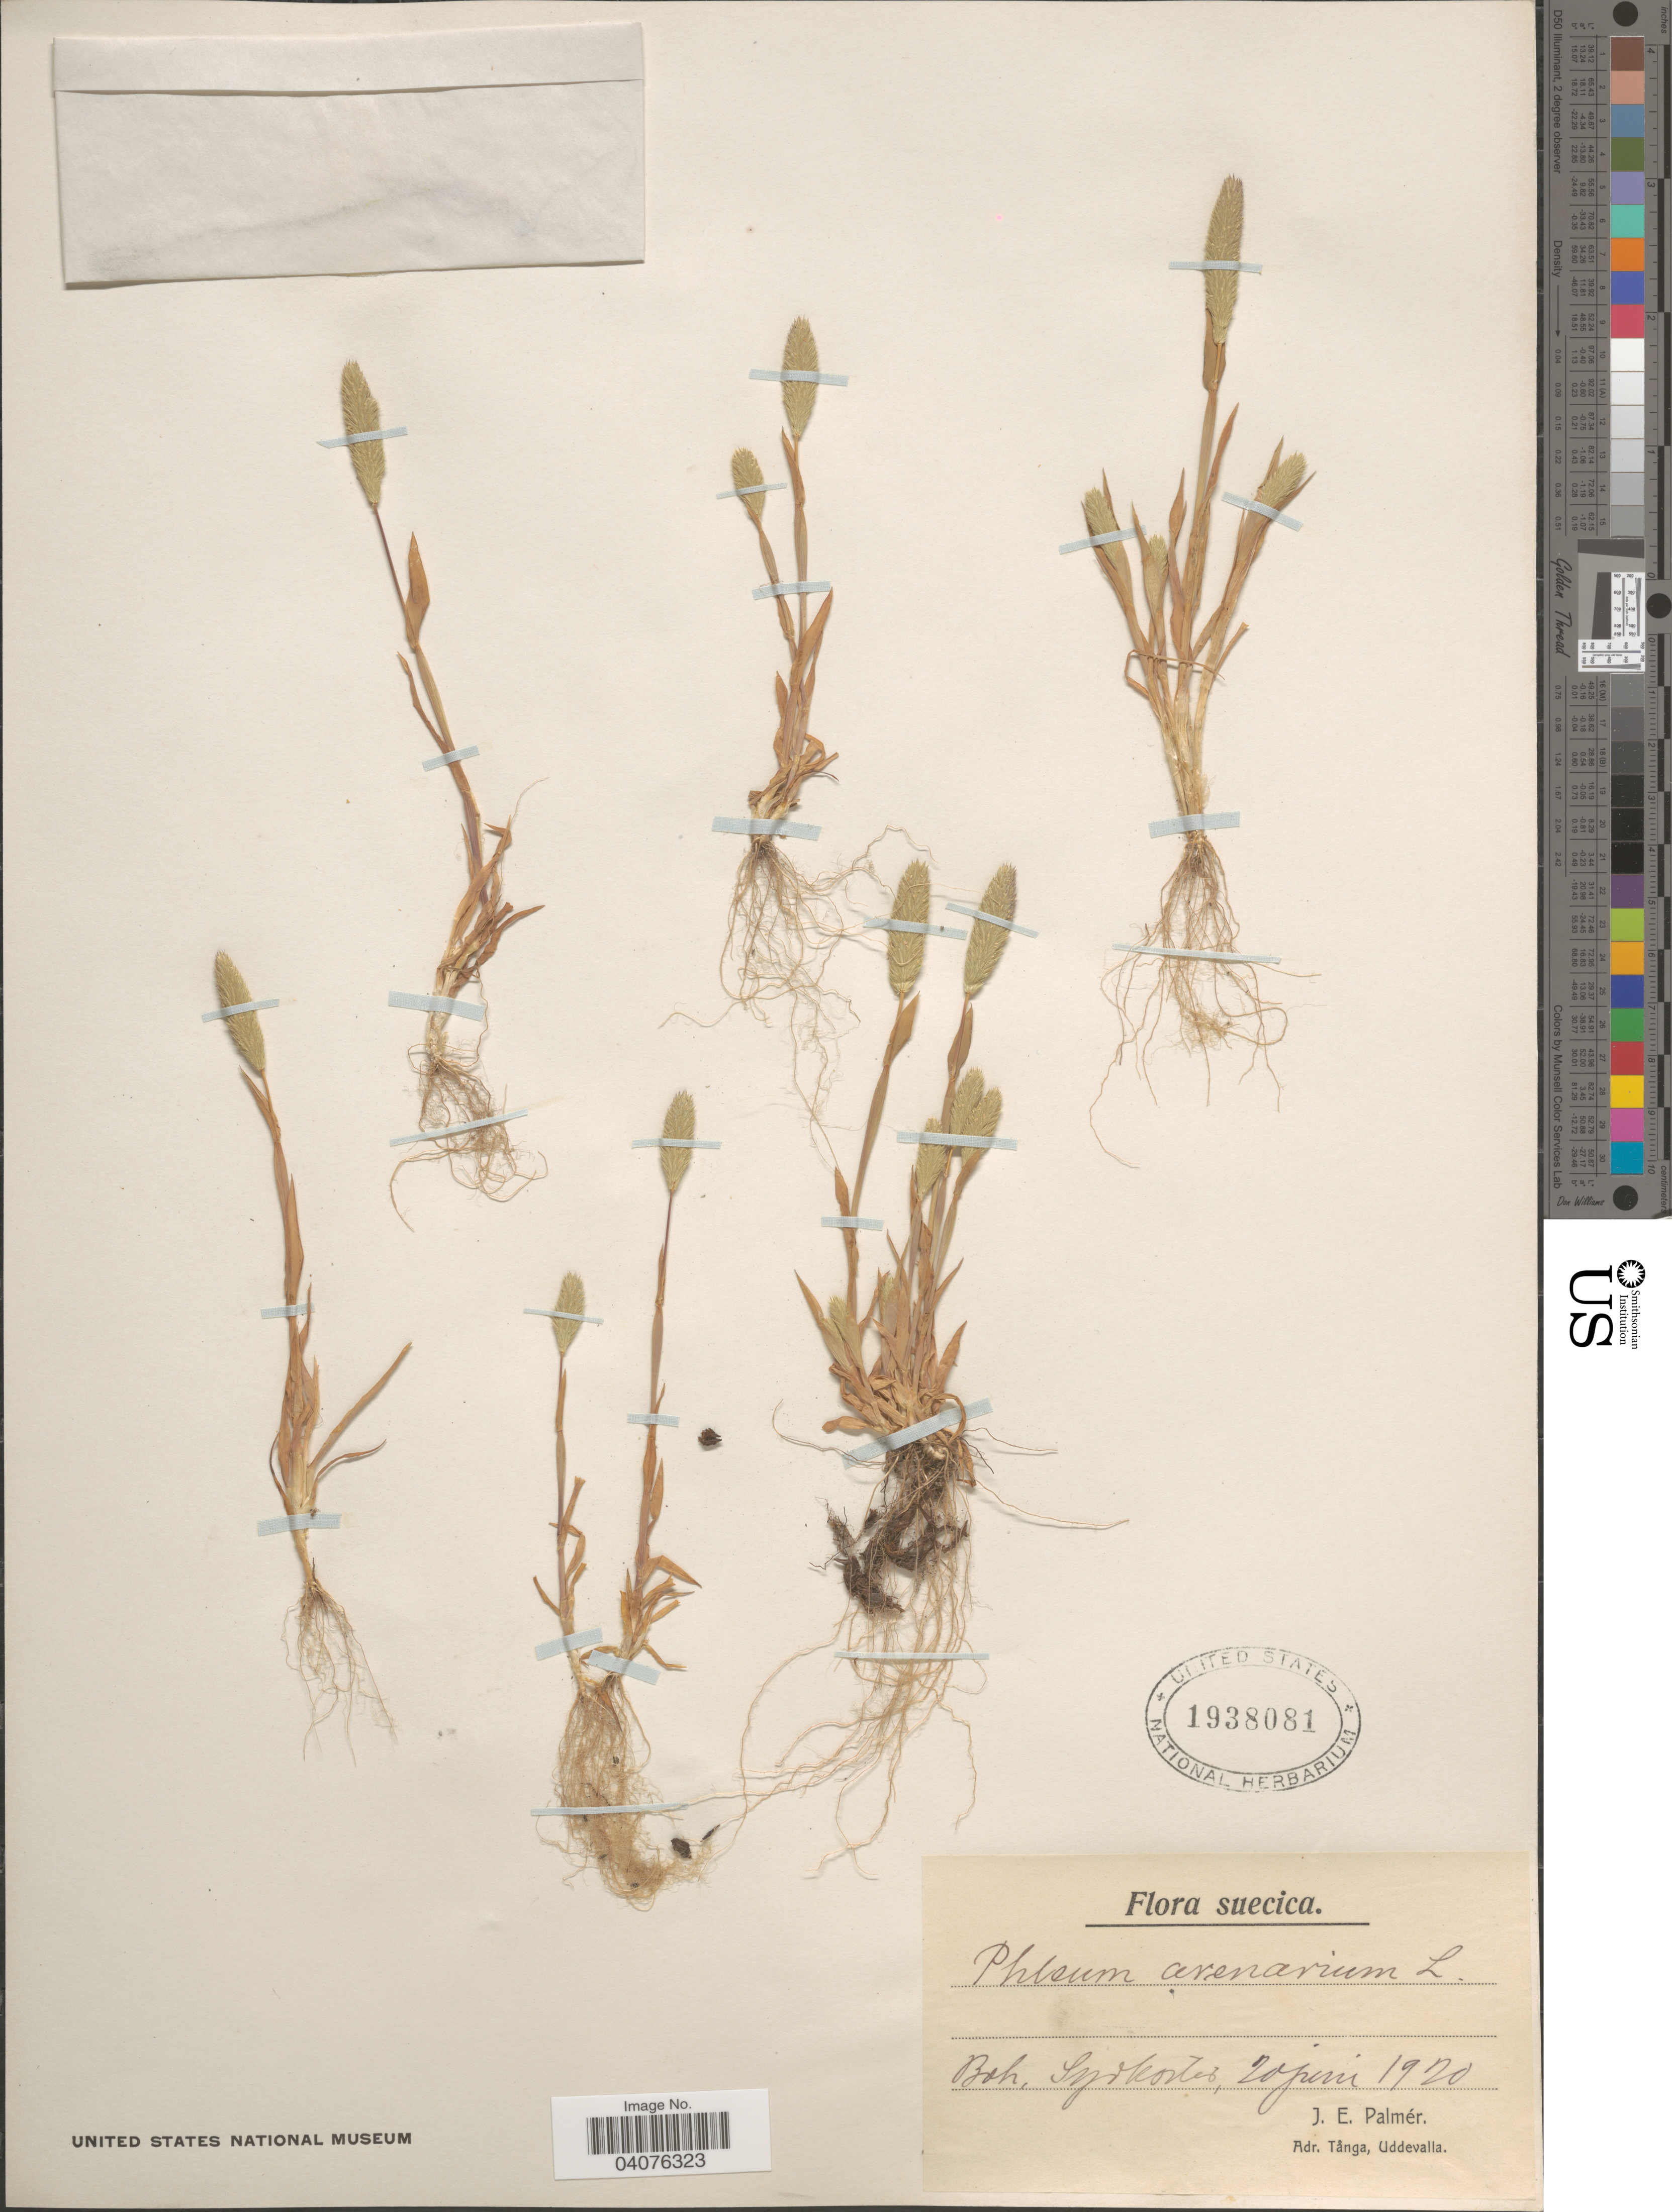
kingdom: Plantae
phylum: Tracheophyta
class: Liliopsida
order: Poales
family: Poaceae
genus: Phleum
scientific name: Phleum arenarium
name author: L.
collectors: J. E. Palmér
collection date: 1920-06-20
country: Sweden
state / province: Västra Götaland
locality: Boh, Sydkoster.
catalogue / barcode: US 1938081